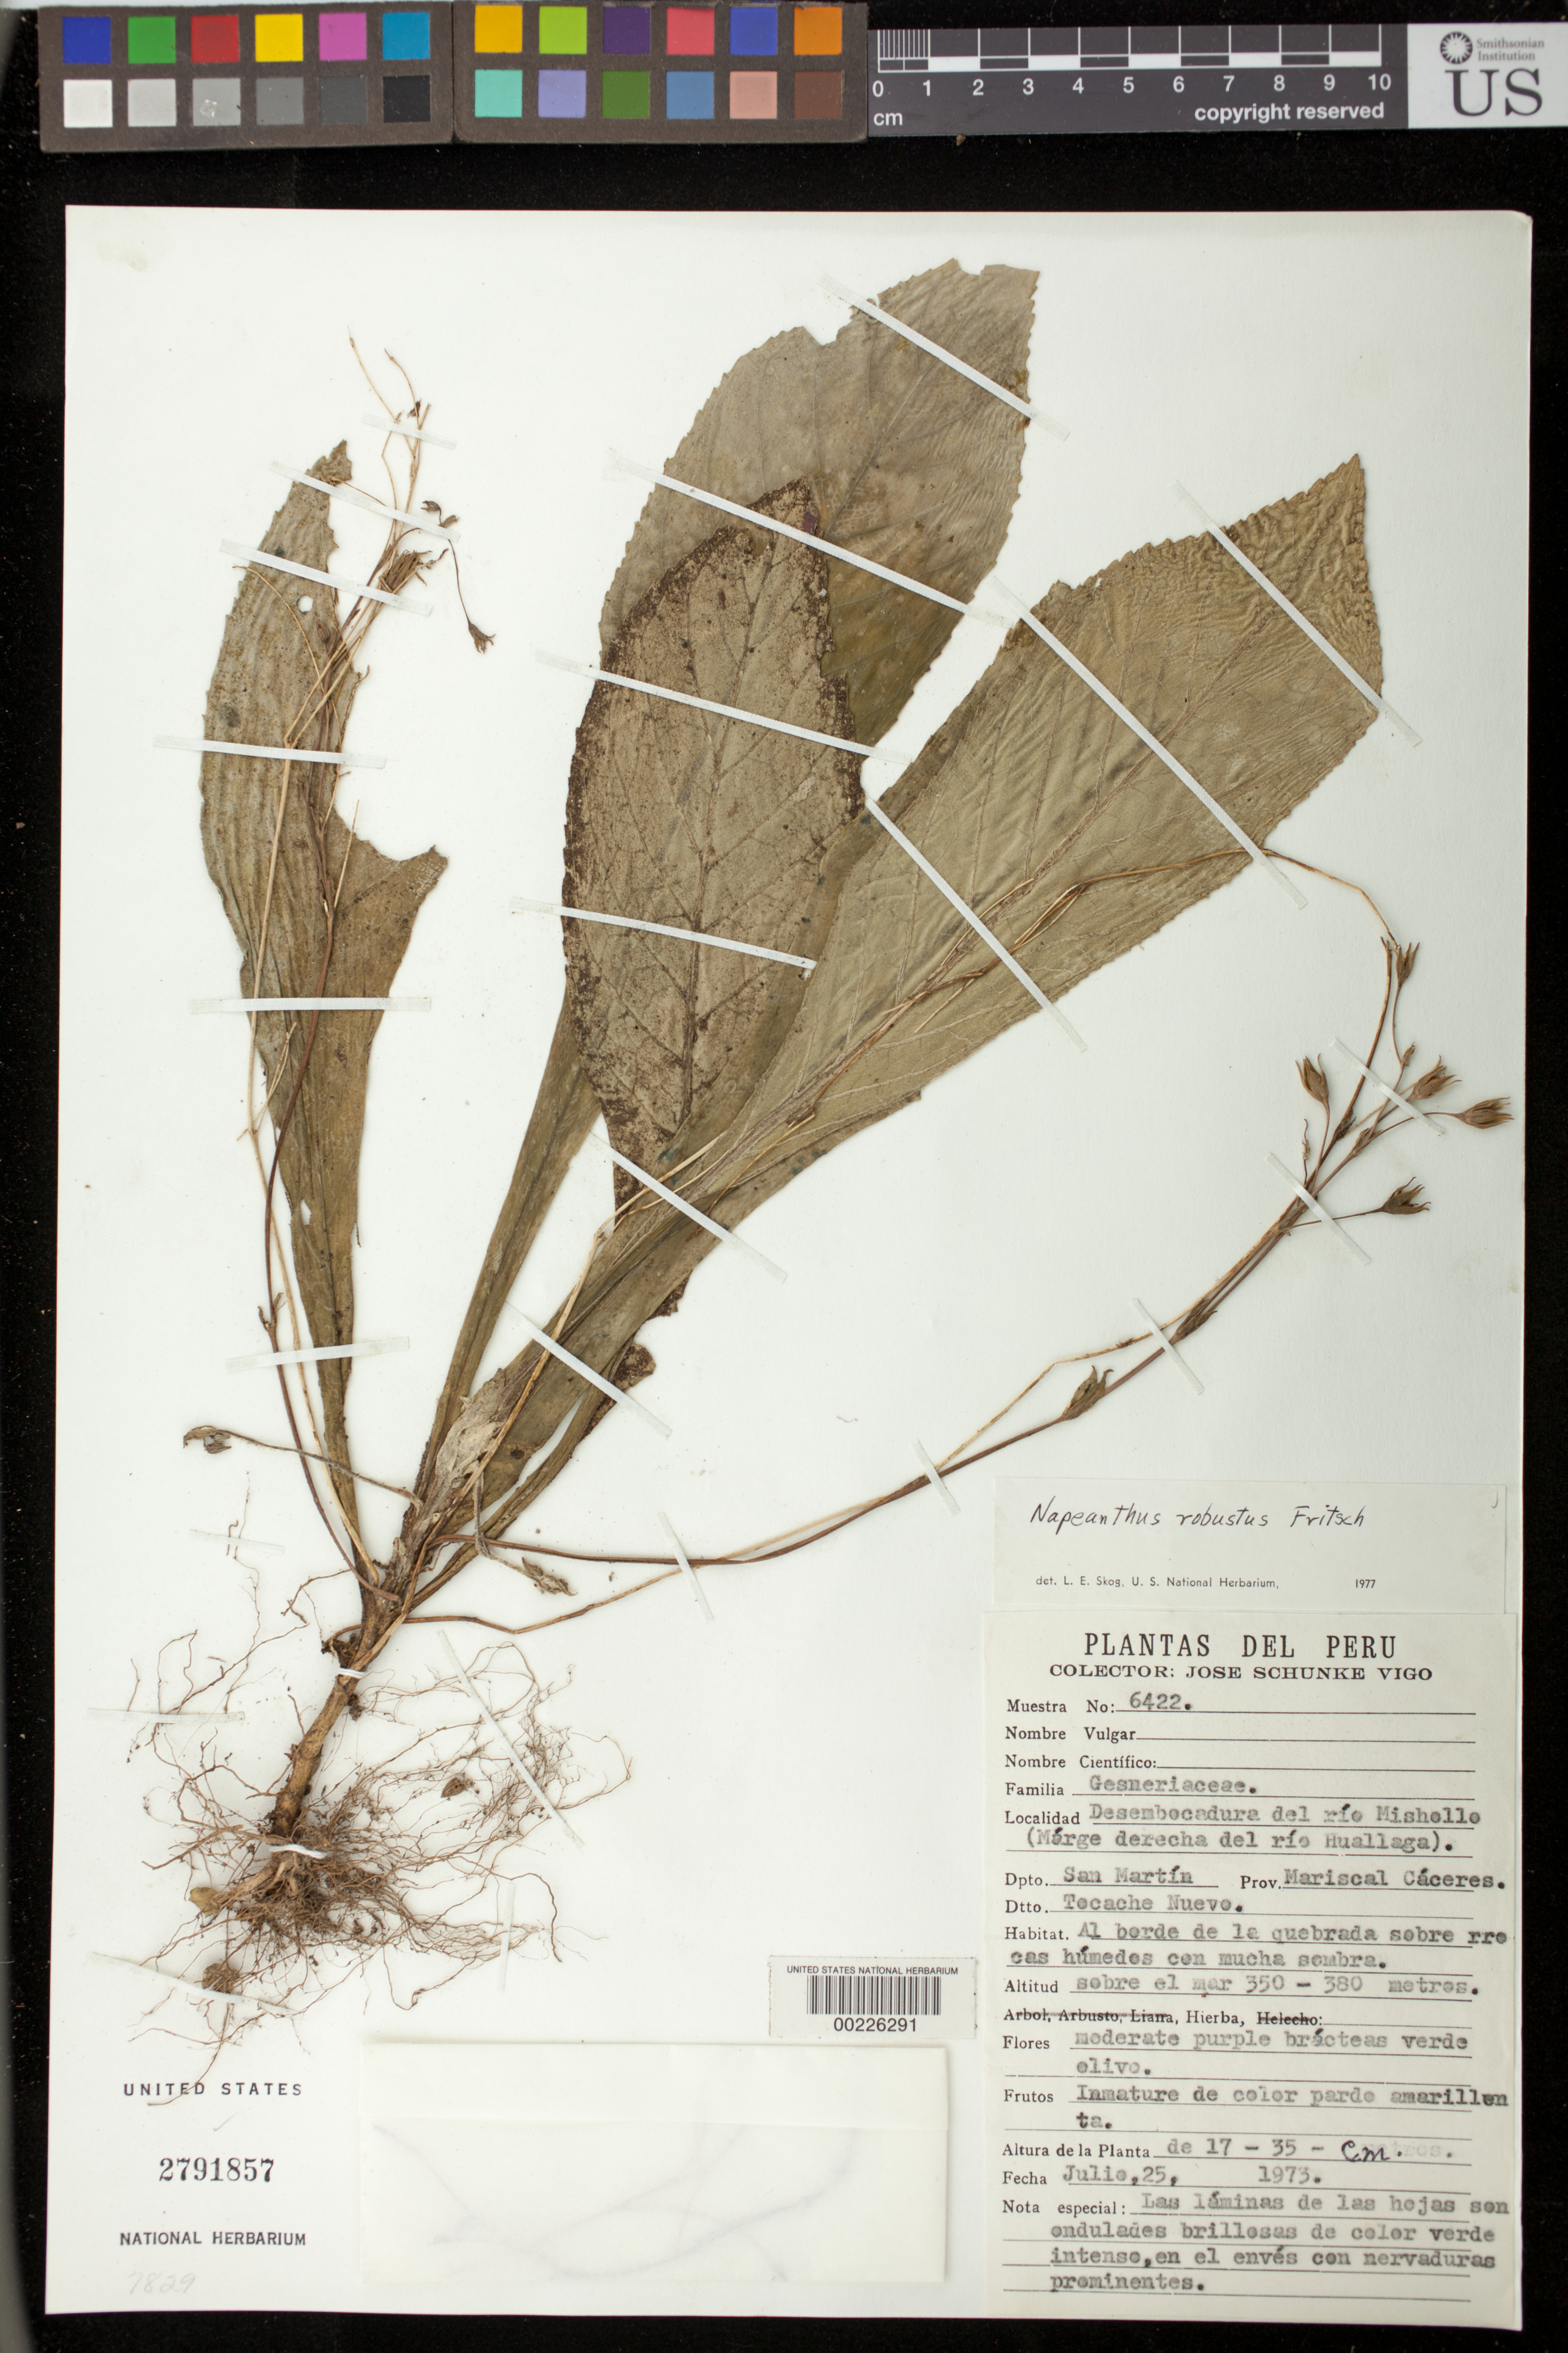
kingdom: Plantae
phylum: Tracheophyta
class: Magnoliopsida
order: Lamiales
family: Gesneriaceae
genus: Napeanthus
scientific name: Napeanthus robustus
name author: Fritsch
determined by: Skog, Laurence E.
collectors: J. Schunke Vigo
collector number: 6422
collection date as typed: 25 Jul 1973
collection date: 1973-07-25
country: Peru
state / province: San Martín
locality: Prov. Mariscal Cáceres, Dtto. Tocache Nuevo, desembocadura del río Mishollo (márge derecha del río Huallaga)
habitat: Al borde de la quebrada sobre rocas húmedos con mucha sombre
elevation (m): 350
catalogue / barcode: US 2791857